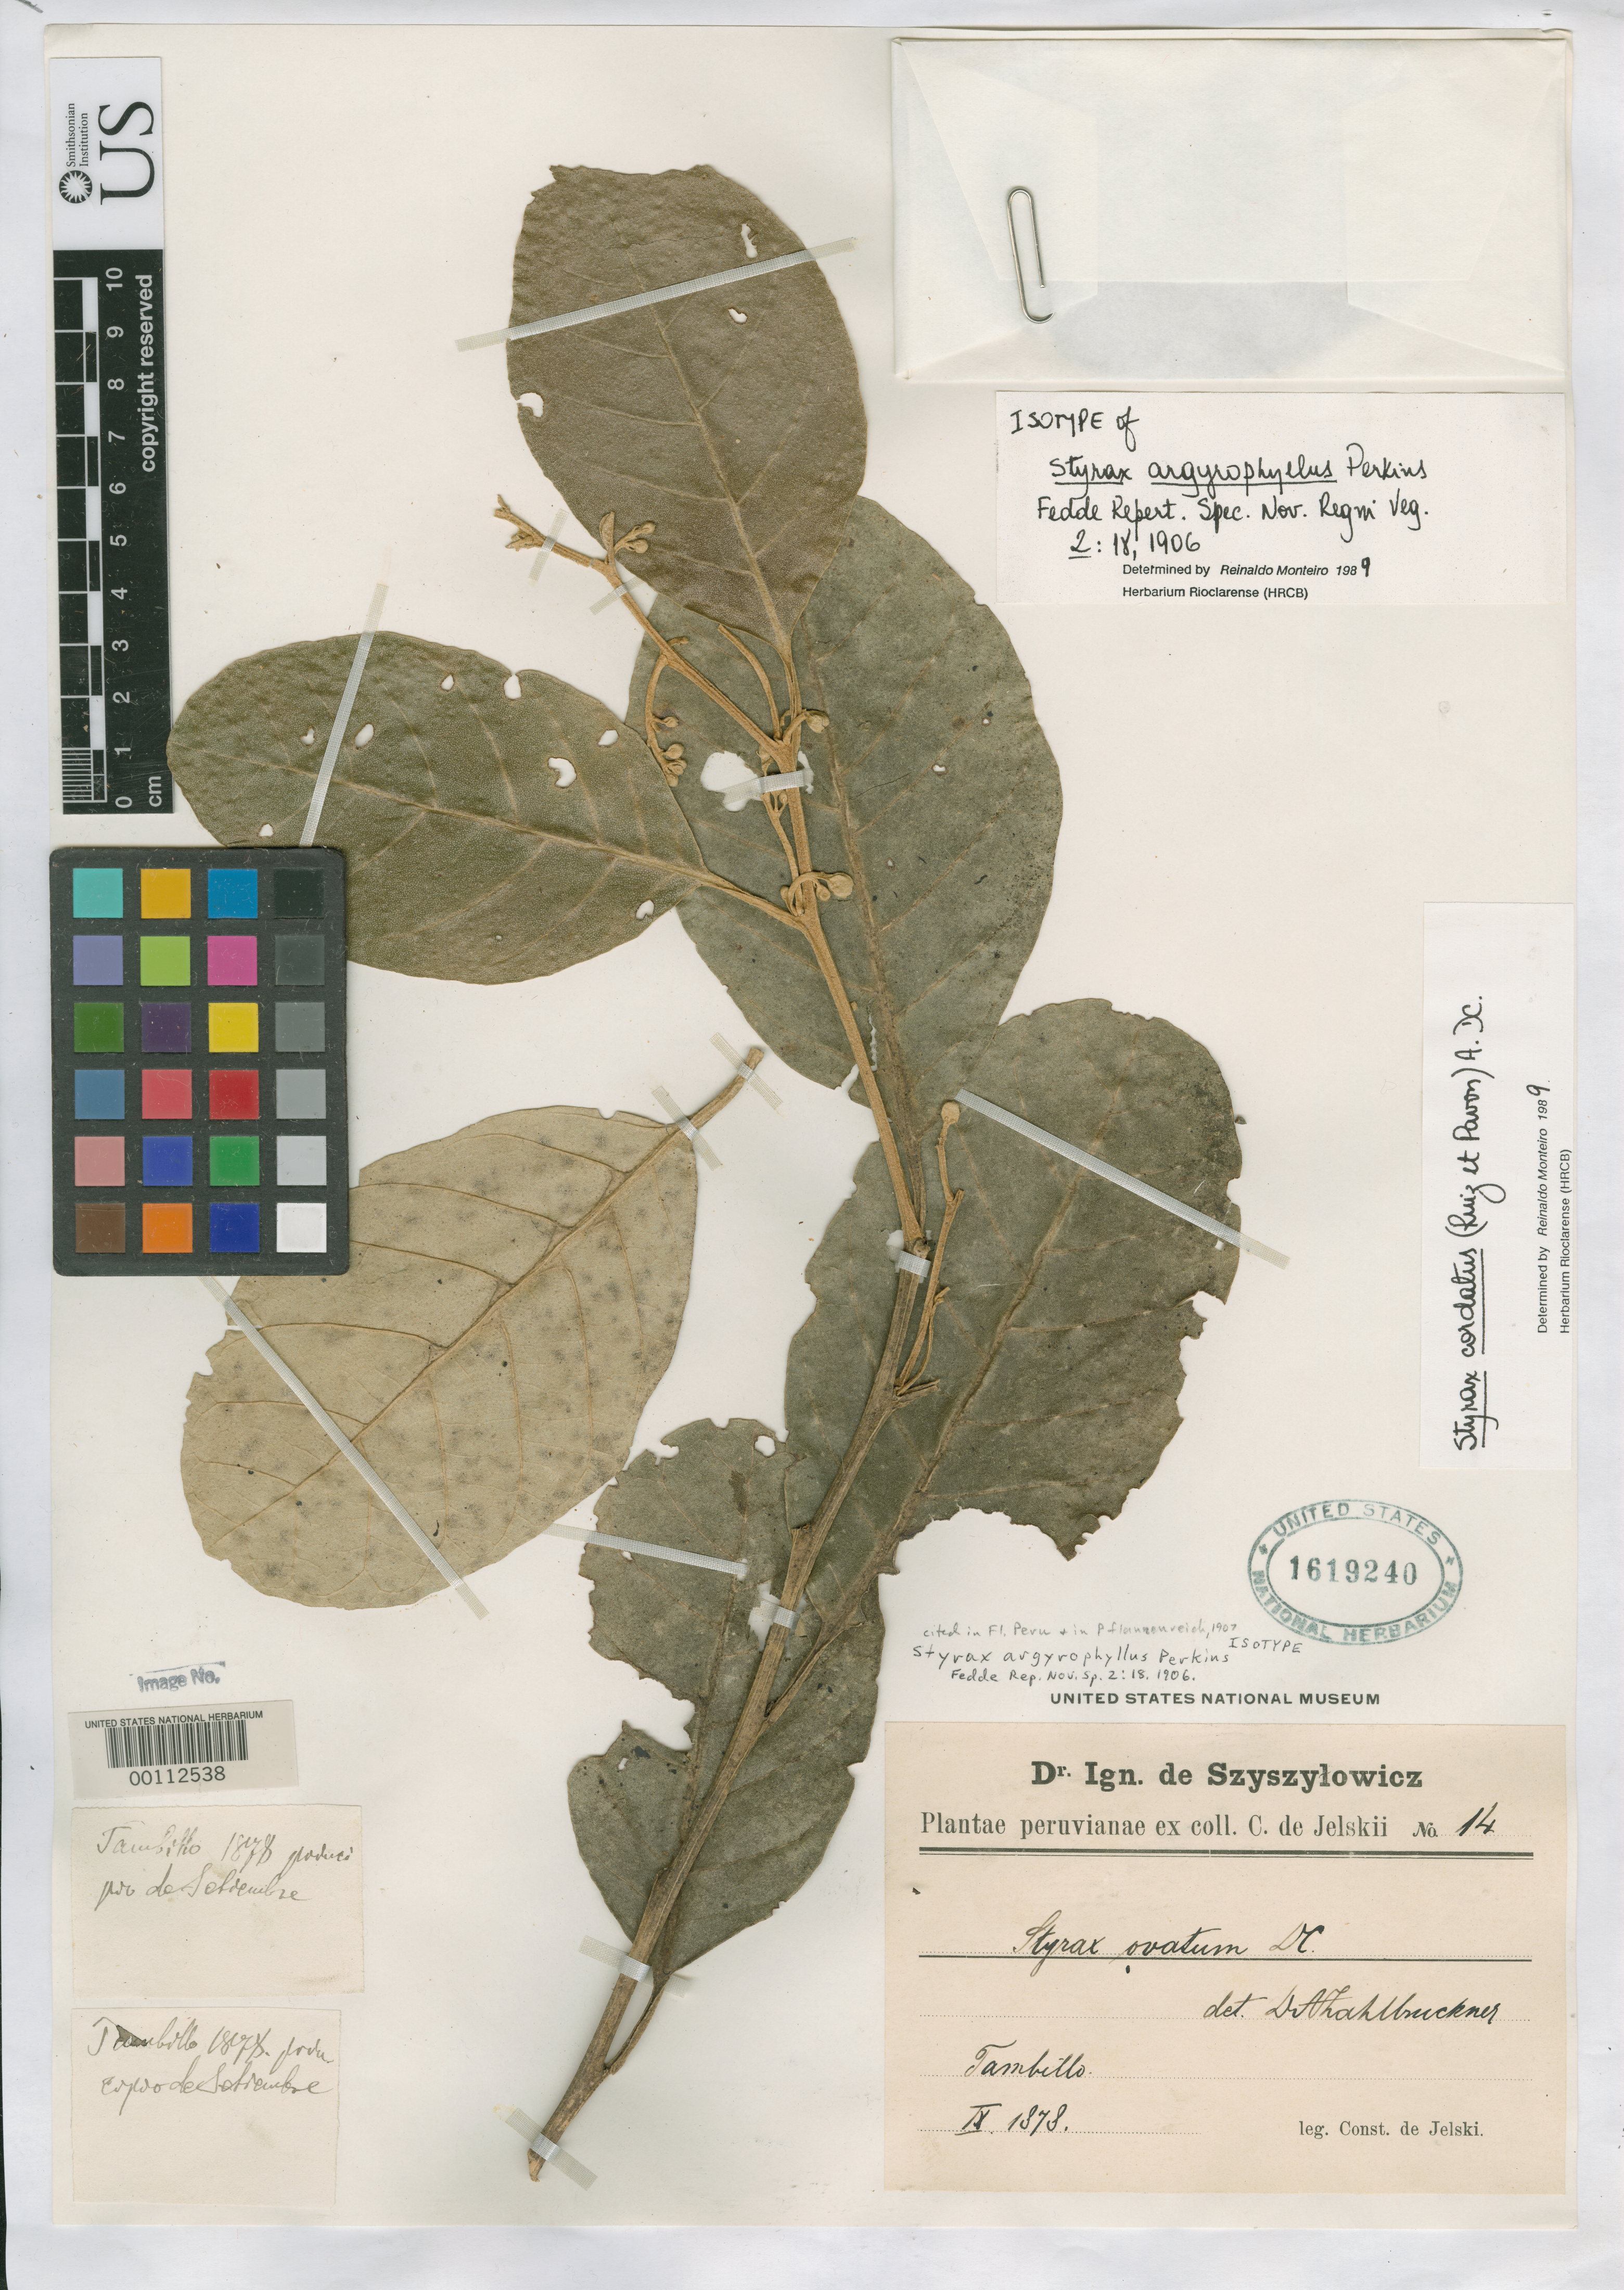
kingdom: Plantae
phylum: Tracheophyta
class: Magnoliopsida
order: Ericales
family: Styracaceae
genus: Styrax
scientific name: Styrax argyrophyllus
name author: Perkins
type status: Isotype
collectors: C. von Jelski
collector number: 14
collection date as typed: Sep 1878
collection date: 1878-09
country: Peru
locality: Tambillo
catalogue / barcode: US 1619240